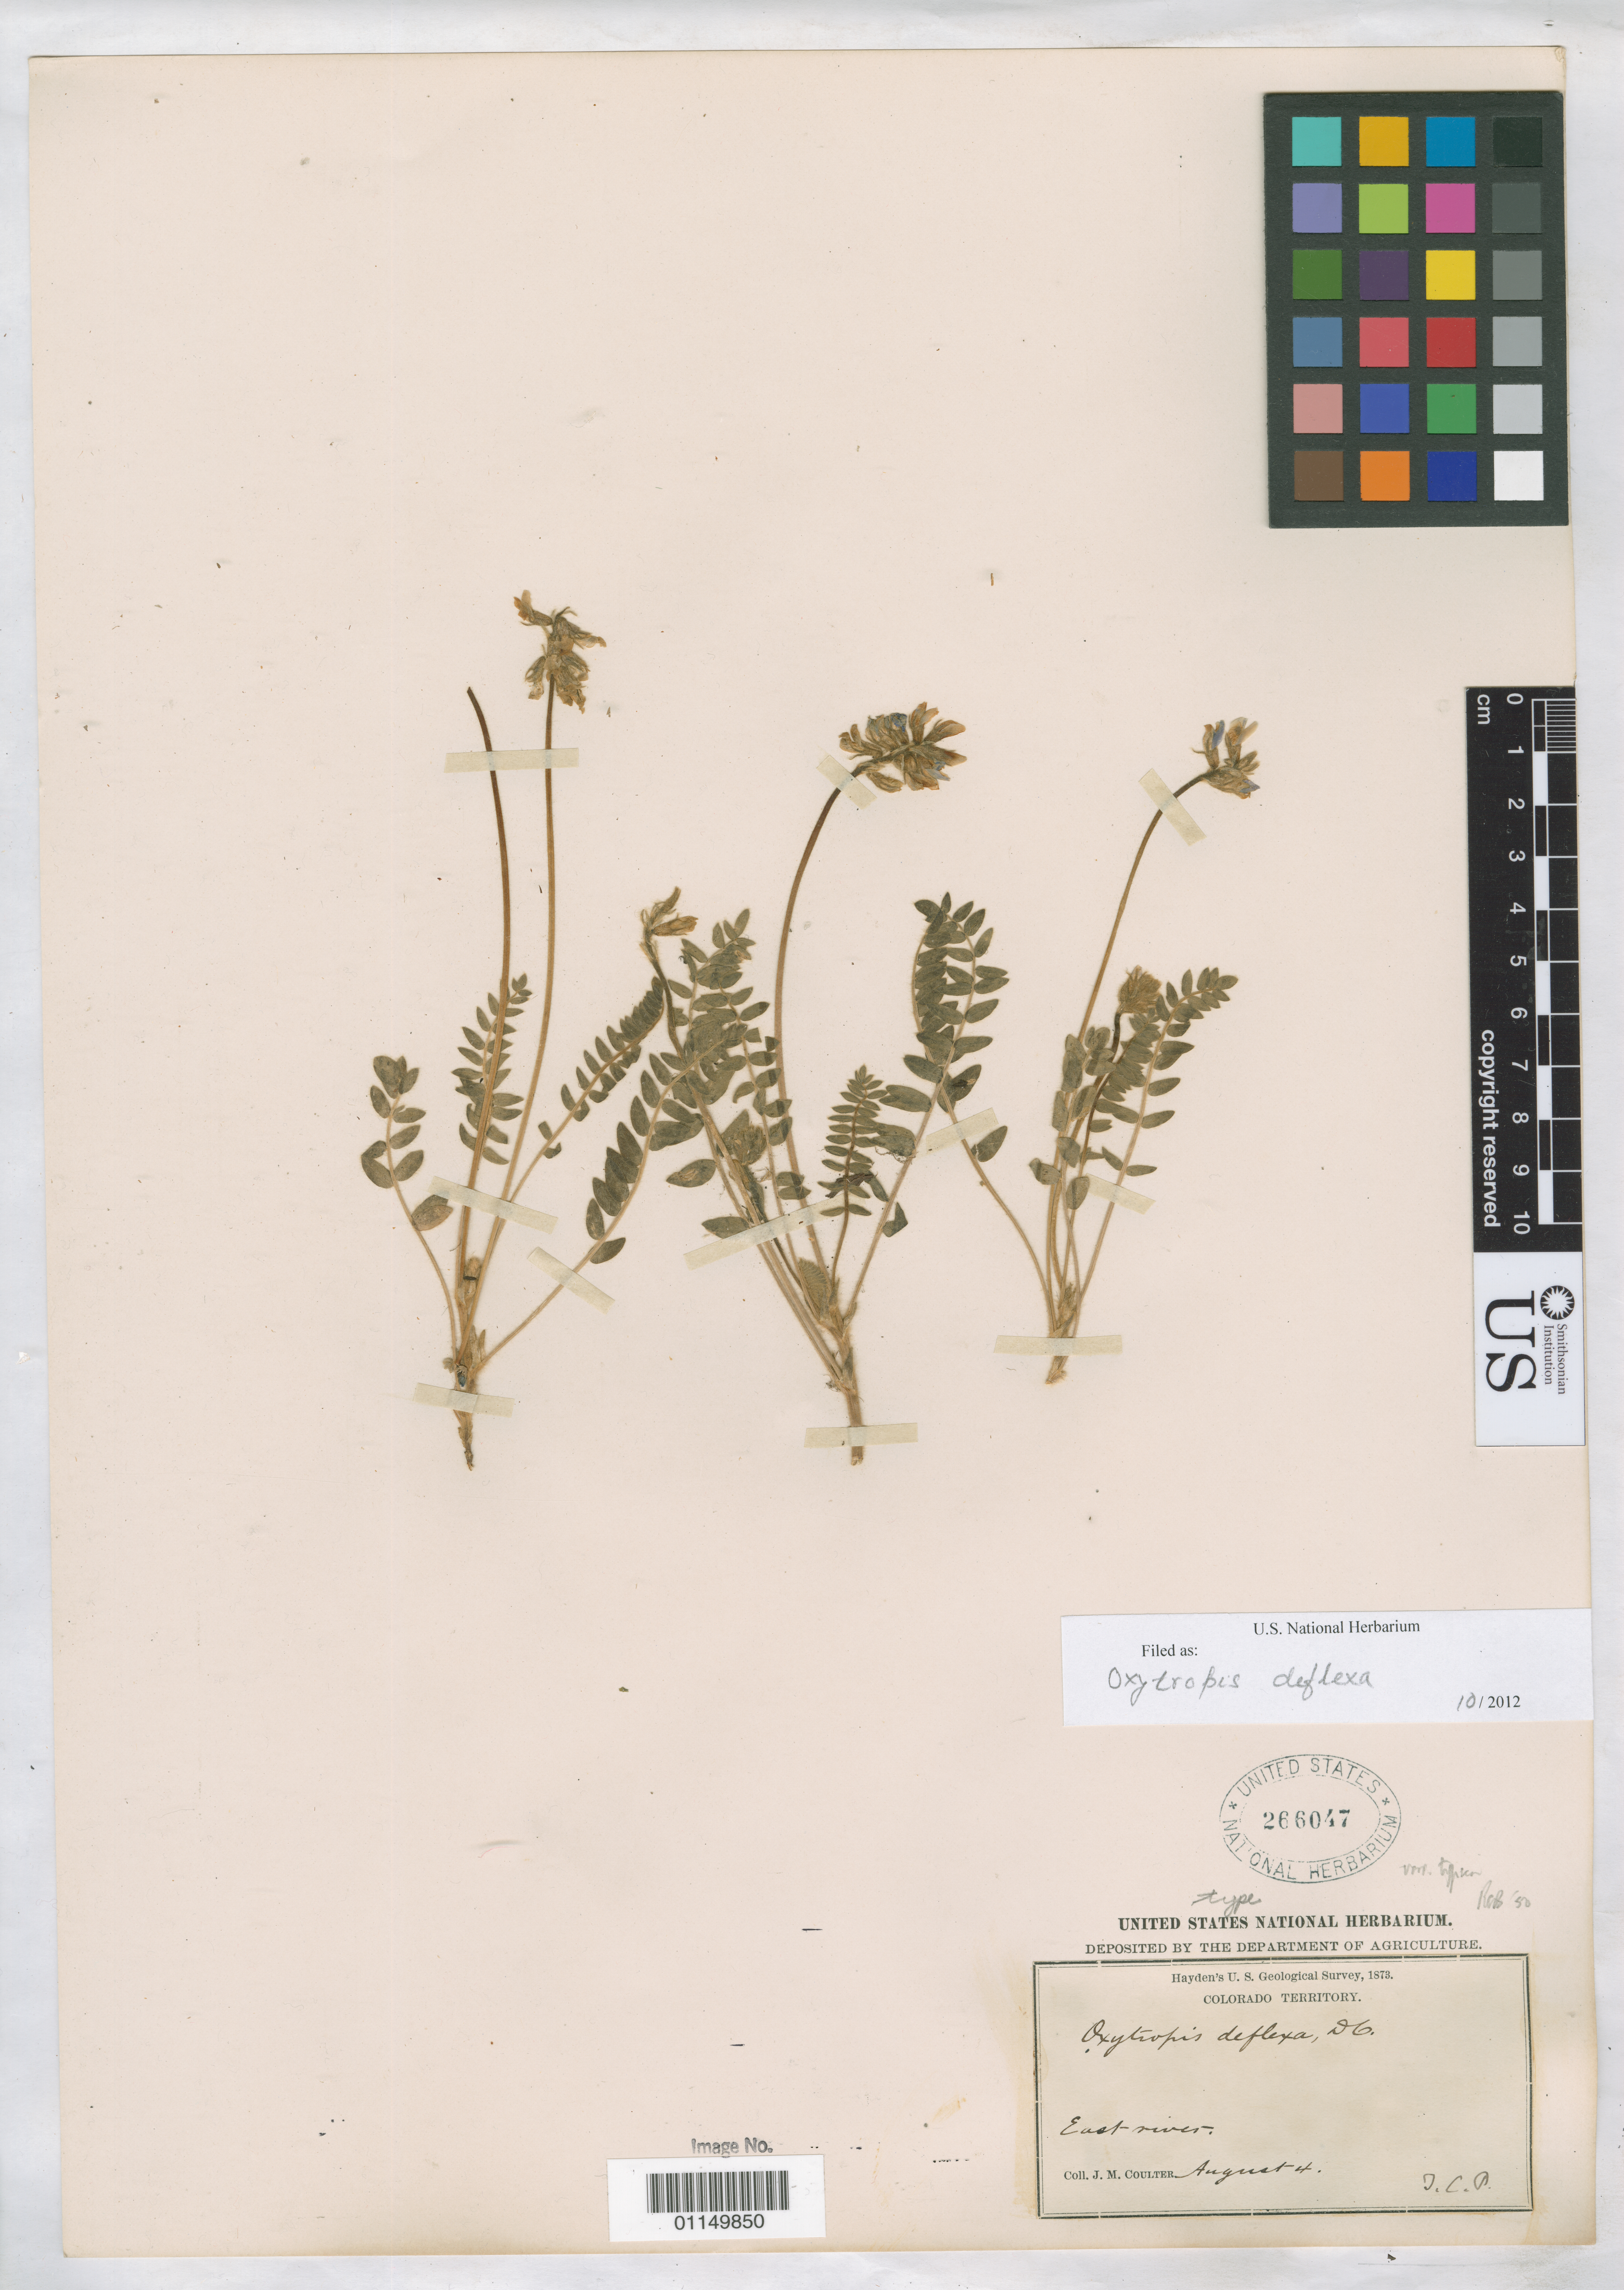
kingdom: Plantae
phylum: Tracheophyta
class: Magnoliopsida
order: Fabales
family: Fabaceae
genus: Oxytropis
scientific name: Oxytropis deflexa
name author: (Pall.) DC.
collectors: J. M. Coulter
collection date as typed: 04 Aug 1873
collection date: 1873-08-04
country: United States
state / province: Colorado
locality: East River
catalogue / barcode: US 266047